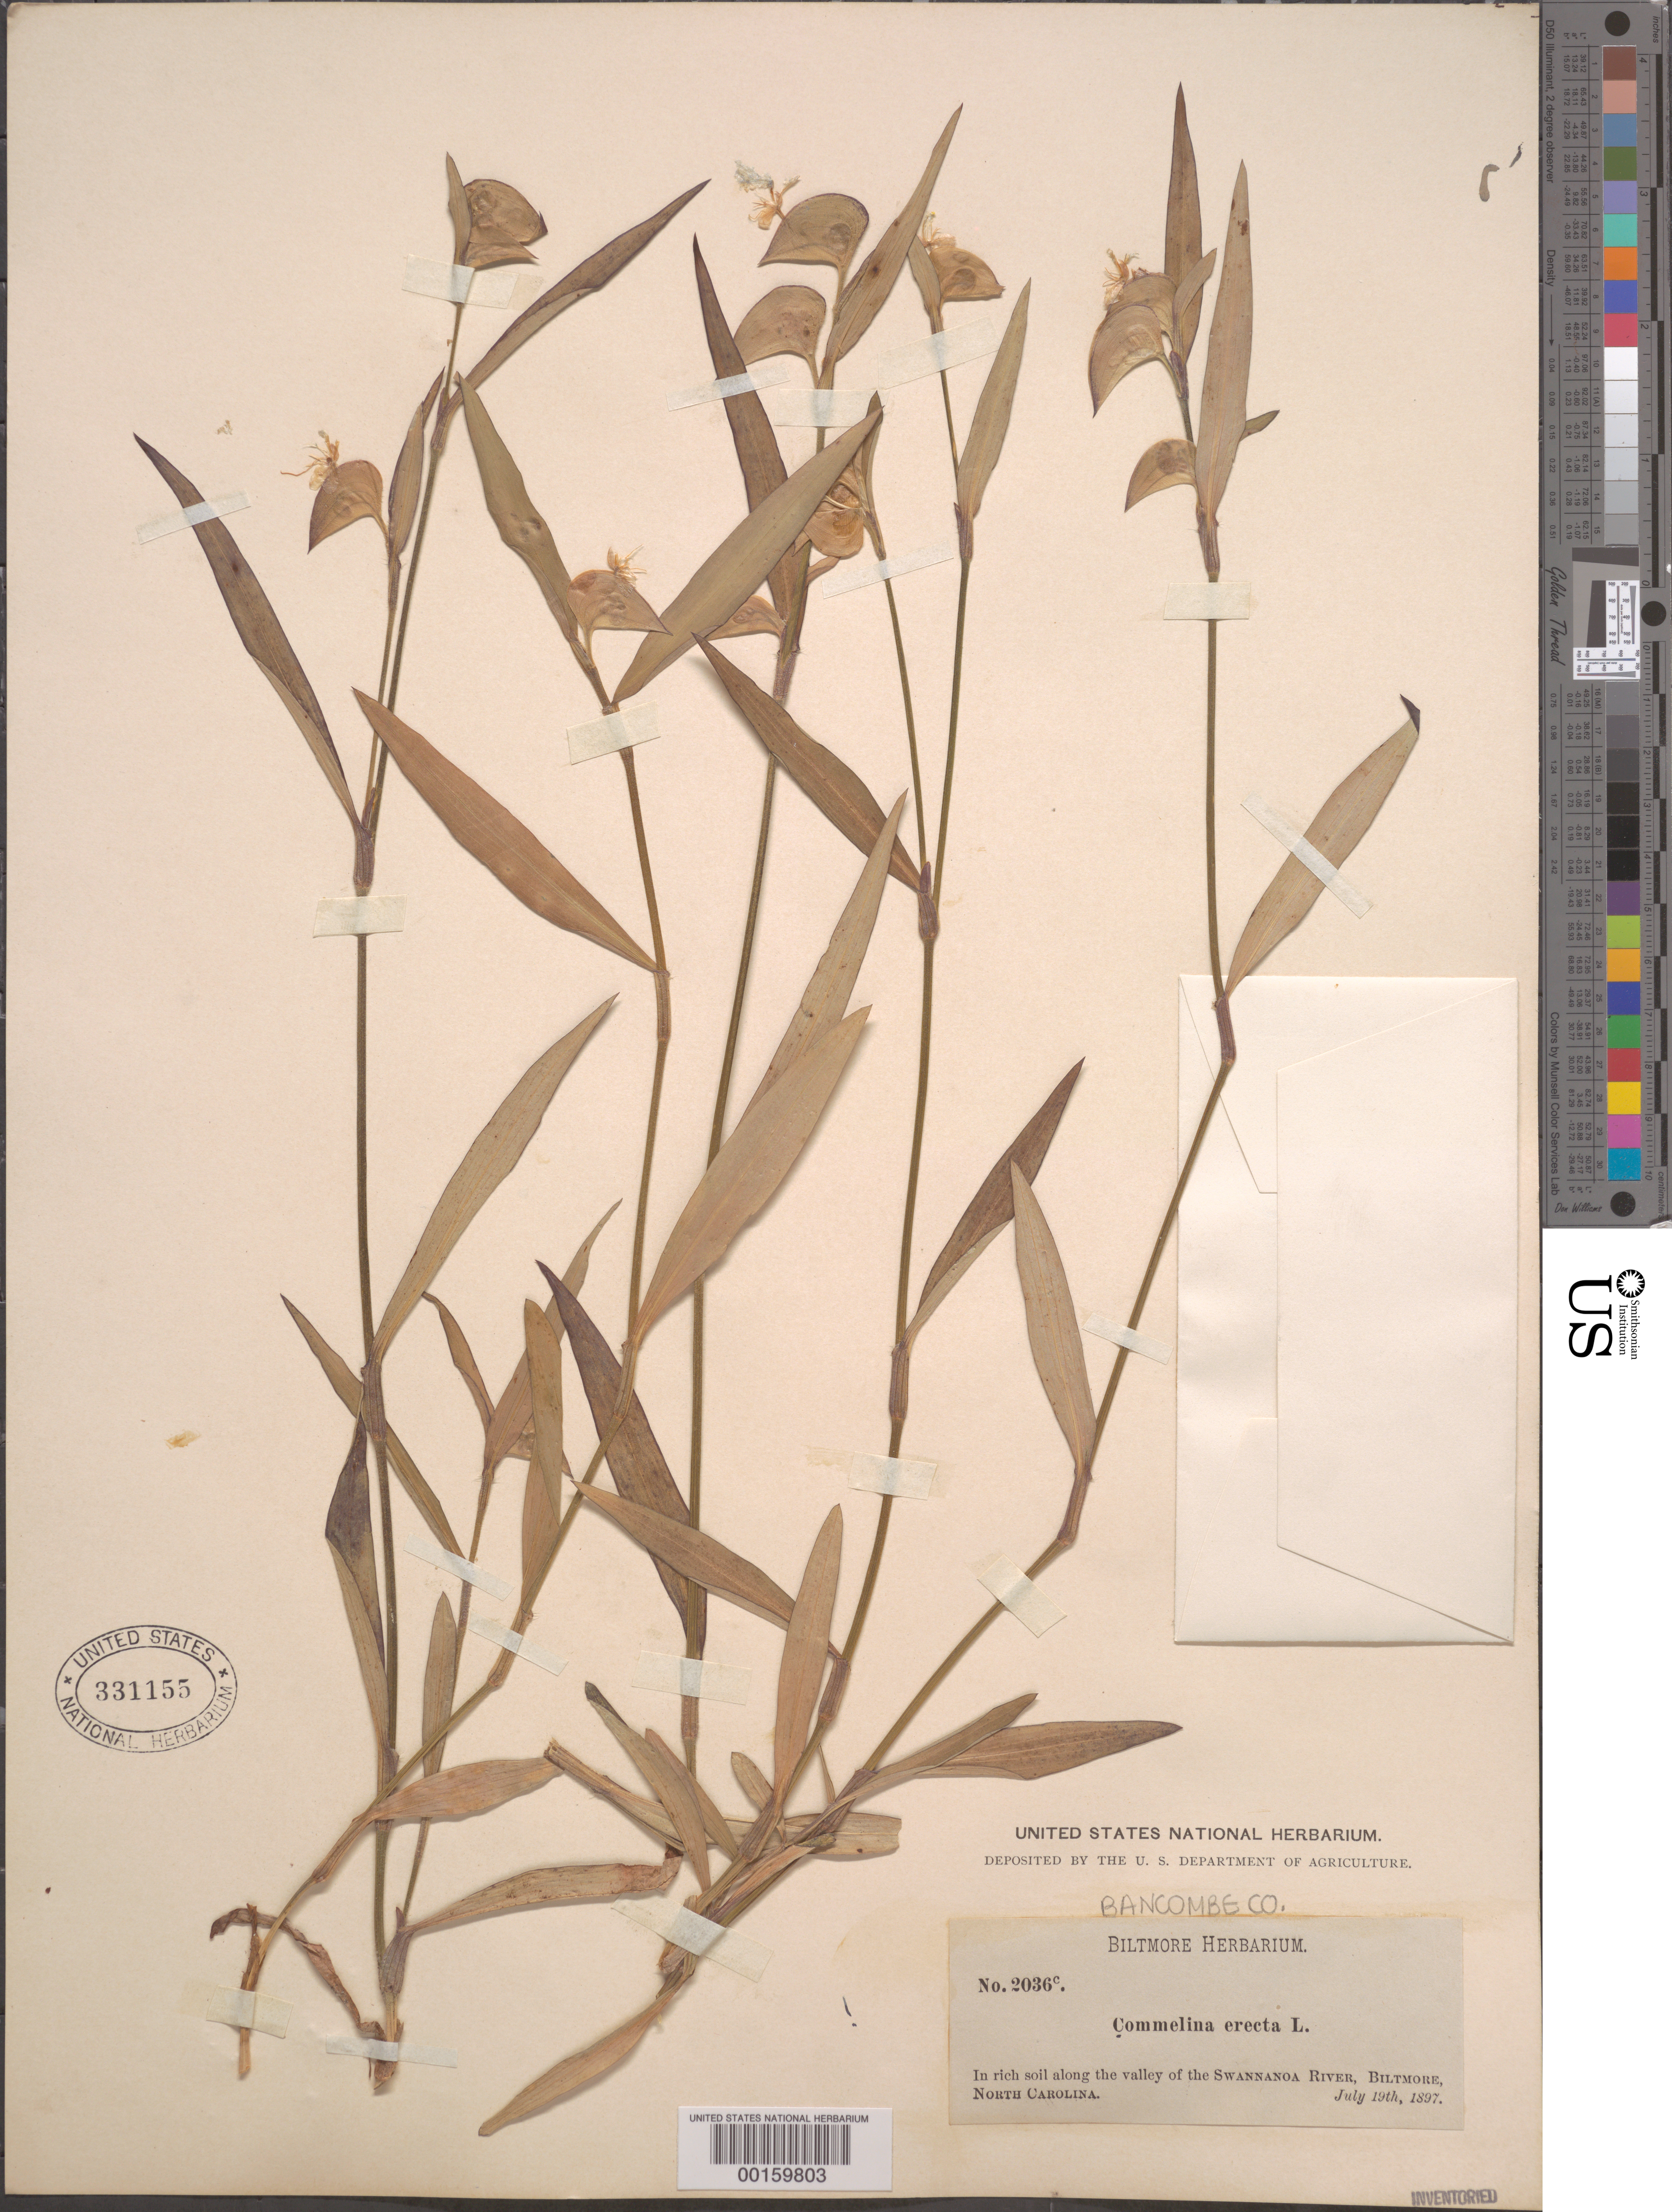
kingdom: Plantae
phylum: Tracheophyta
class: Liliopsida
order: Commelinales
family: Commelinaceae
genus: Commelina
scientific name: Commelina erecta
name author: L.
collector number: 2036c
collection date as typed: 19 Jul 1897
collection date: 1897-07-19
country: United States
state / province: North Carolina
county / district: Buncombe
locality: Biltmore, valley of the swannanoa river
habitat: In rich soil along river valley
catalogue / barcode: US 331155